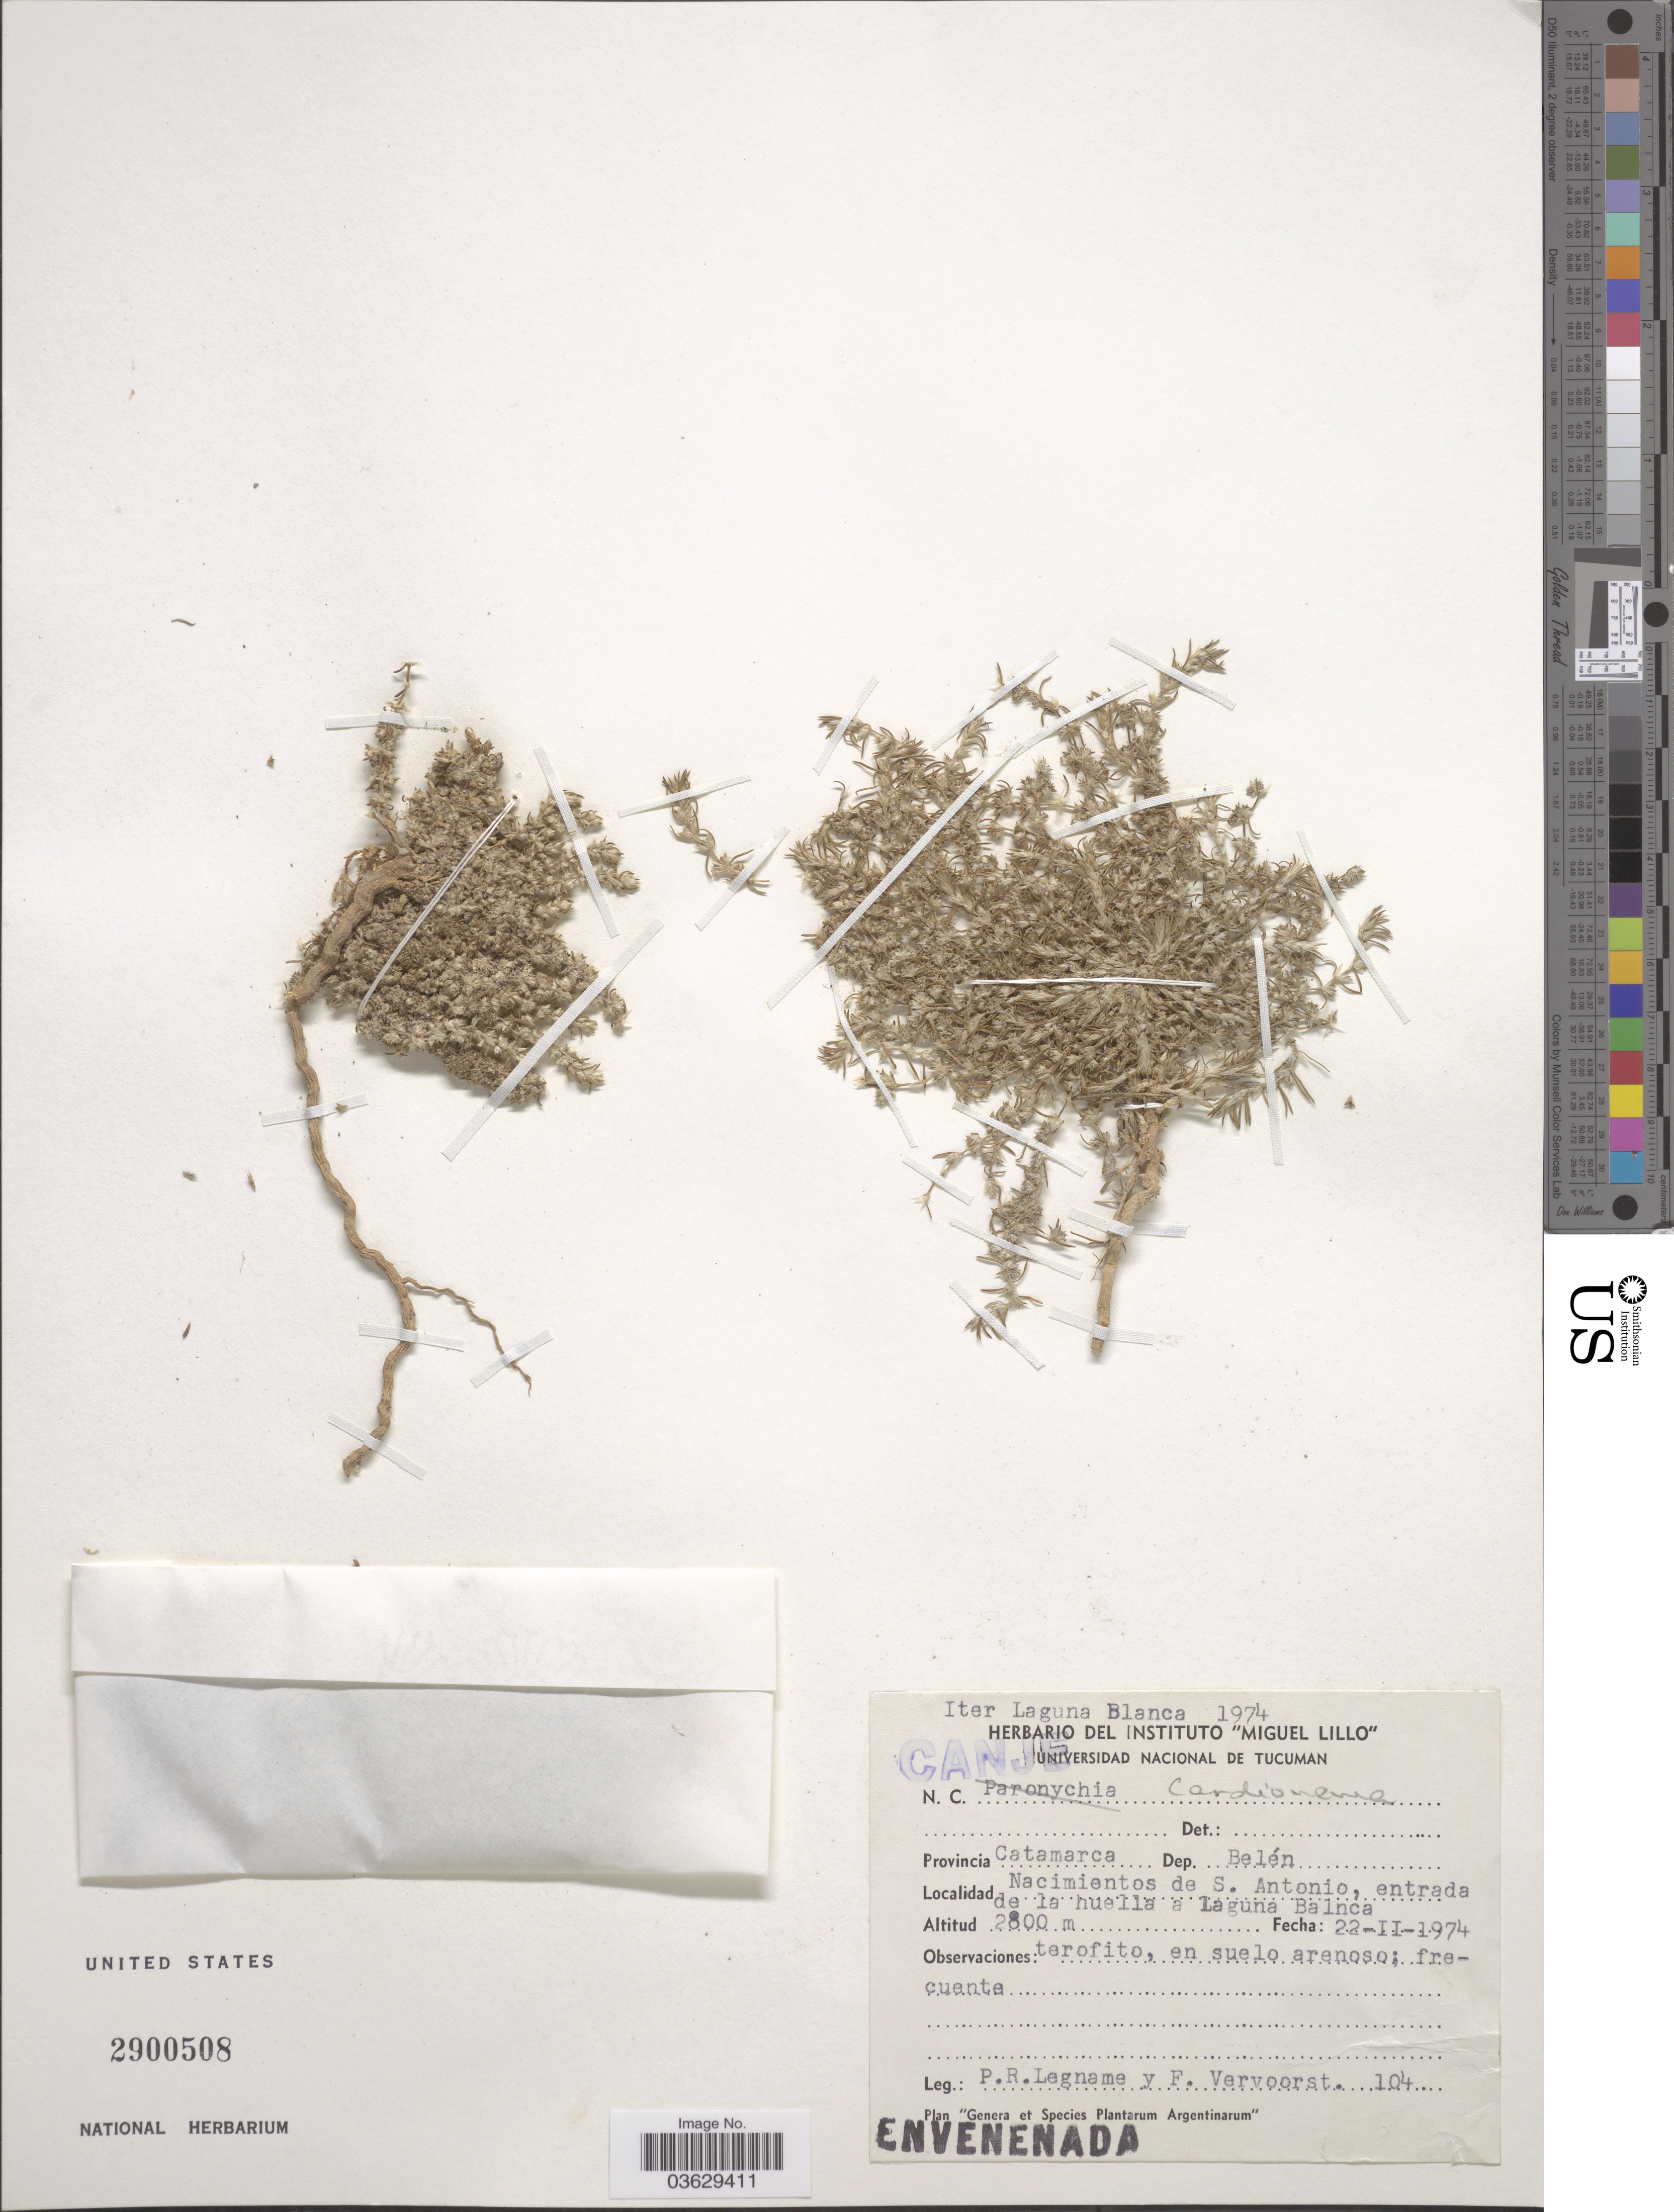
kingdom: Plantae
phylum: Tracheophyta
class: Magnoliopsida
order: Caryophyllales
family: Caryophyllaceae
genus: Cardionema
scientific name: Cardionema sp.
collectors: P. R. Legname & F. Vervoorst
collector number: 104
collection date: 1974-02-22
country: Argentina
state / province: Catamarca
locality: Dep. Belén. Nacimientos de S. Antonio, entrada de la huella a Laguna Balnca.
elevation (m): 2800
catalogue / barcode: US 2900508